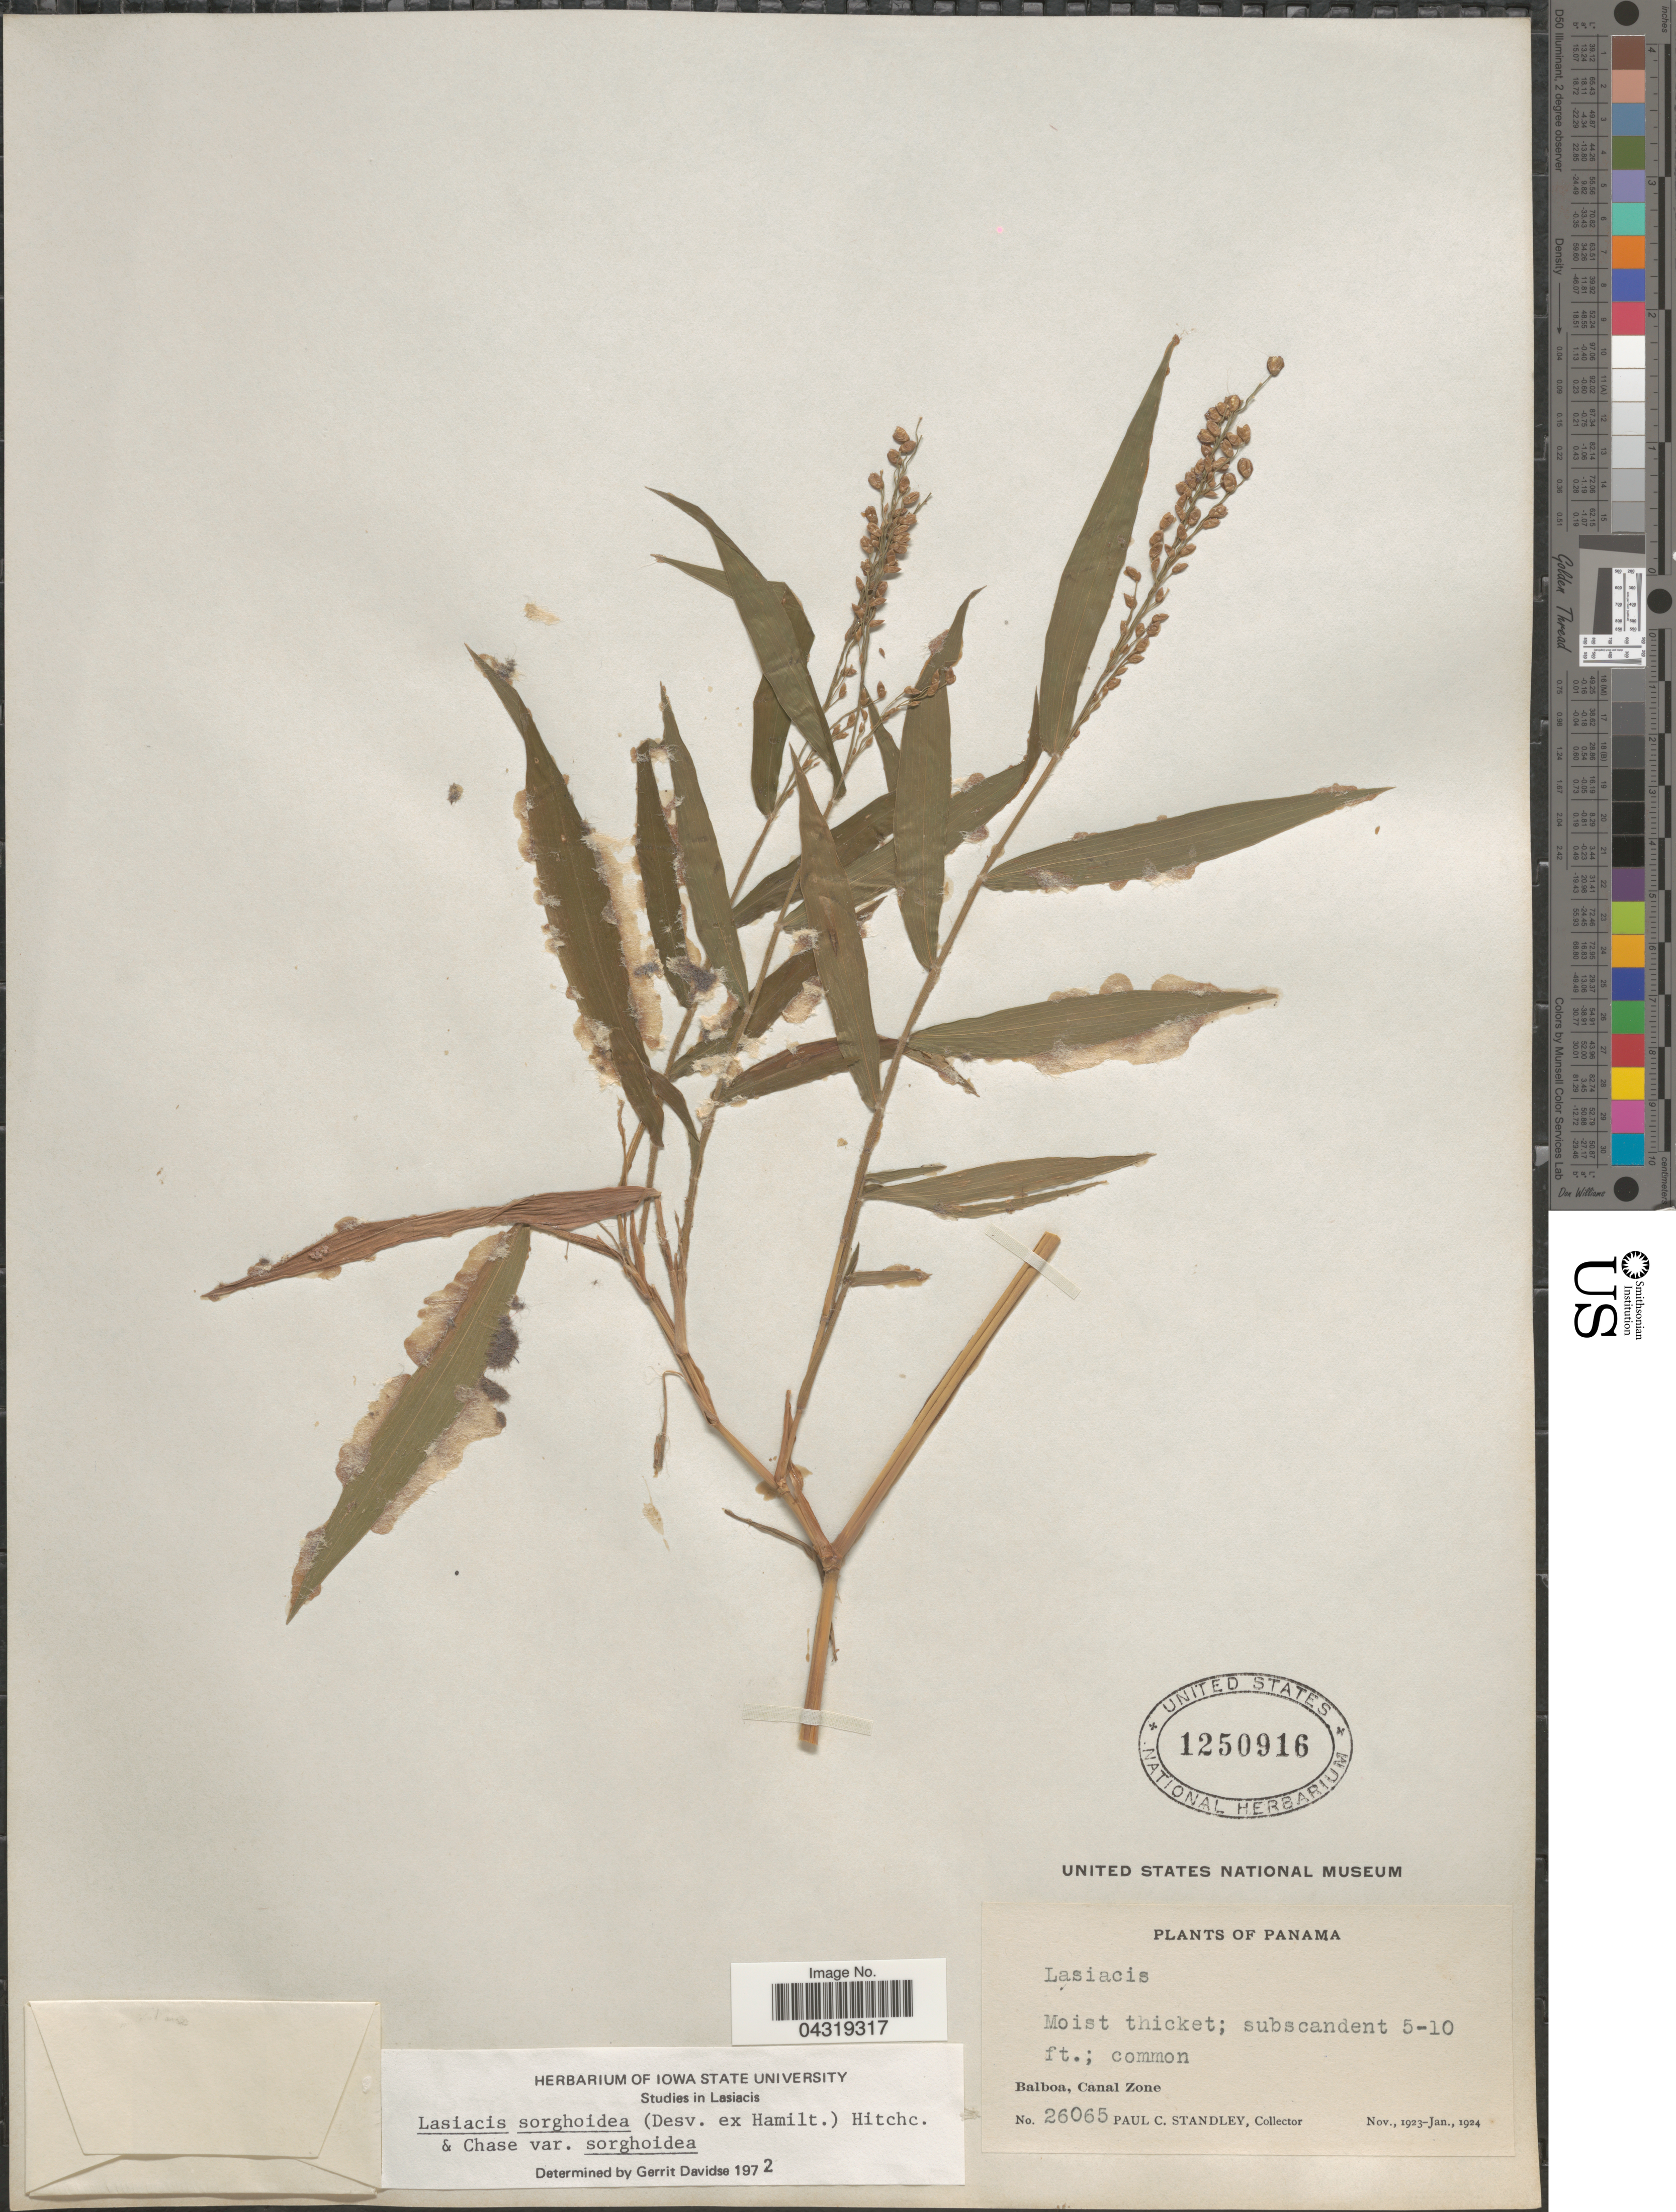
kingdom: Plantae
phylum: Tracheophyta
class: Liliopsida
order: Poales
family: Poaceae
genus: Lasiacis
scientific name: Lasiacis sorghoidea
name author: (Desv. ex Ham.) Hitchc. & Chase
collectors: P. C. Standley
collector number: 26065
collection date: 1923-11/1924-01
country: Panama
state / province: Colón / Panamá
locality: Balboa, Canal Zone.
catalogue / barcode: US 1250916